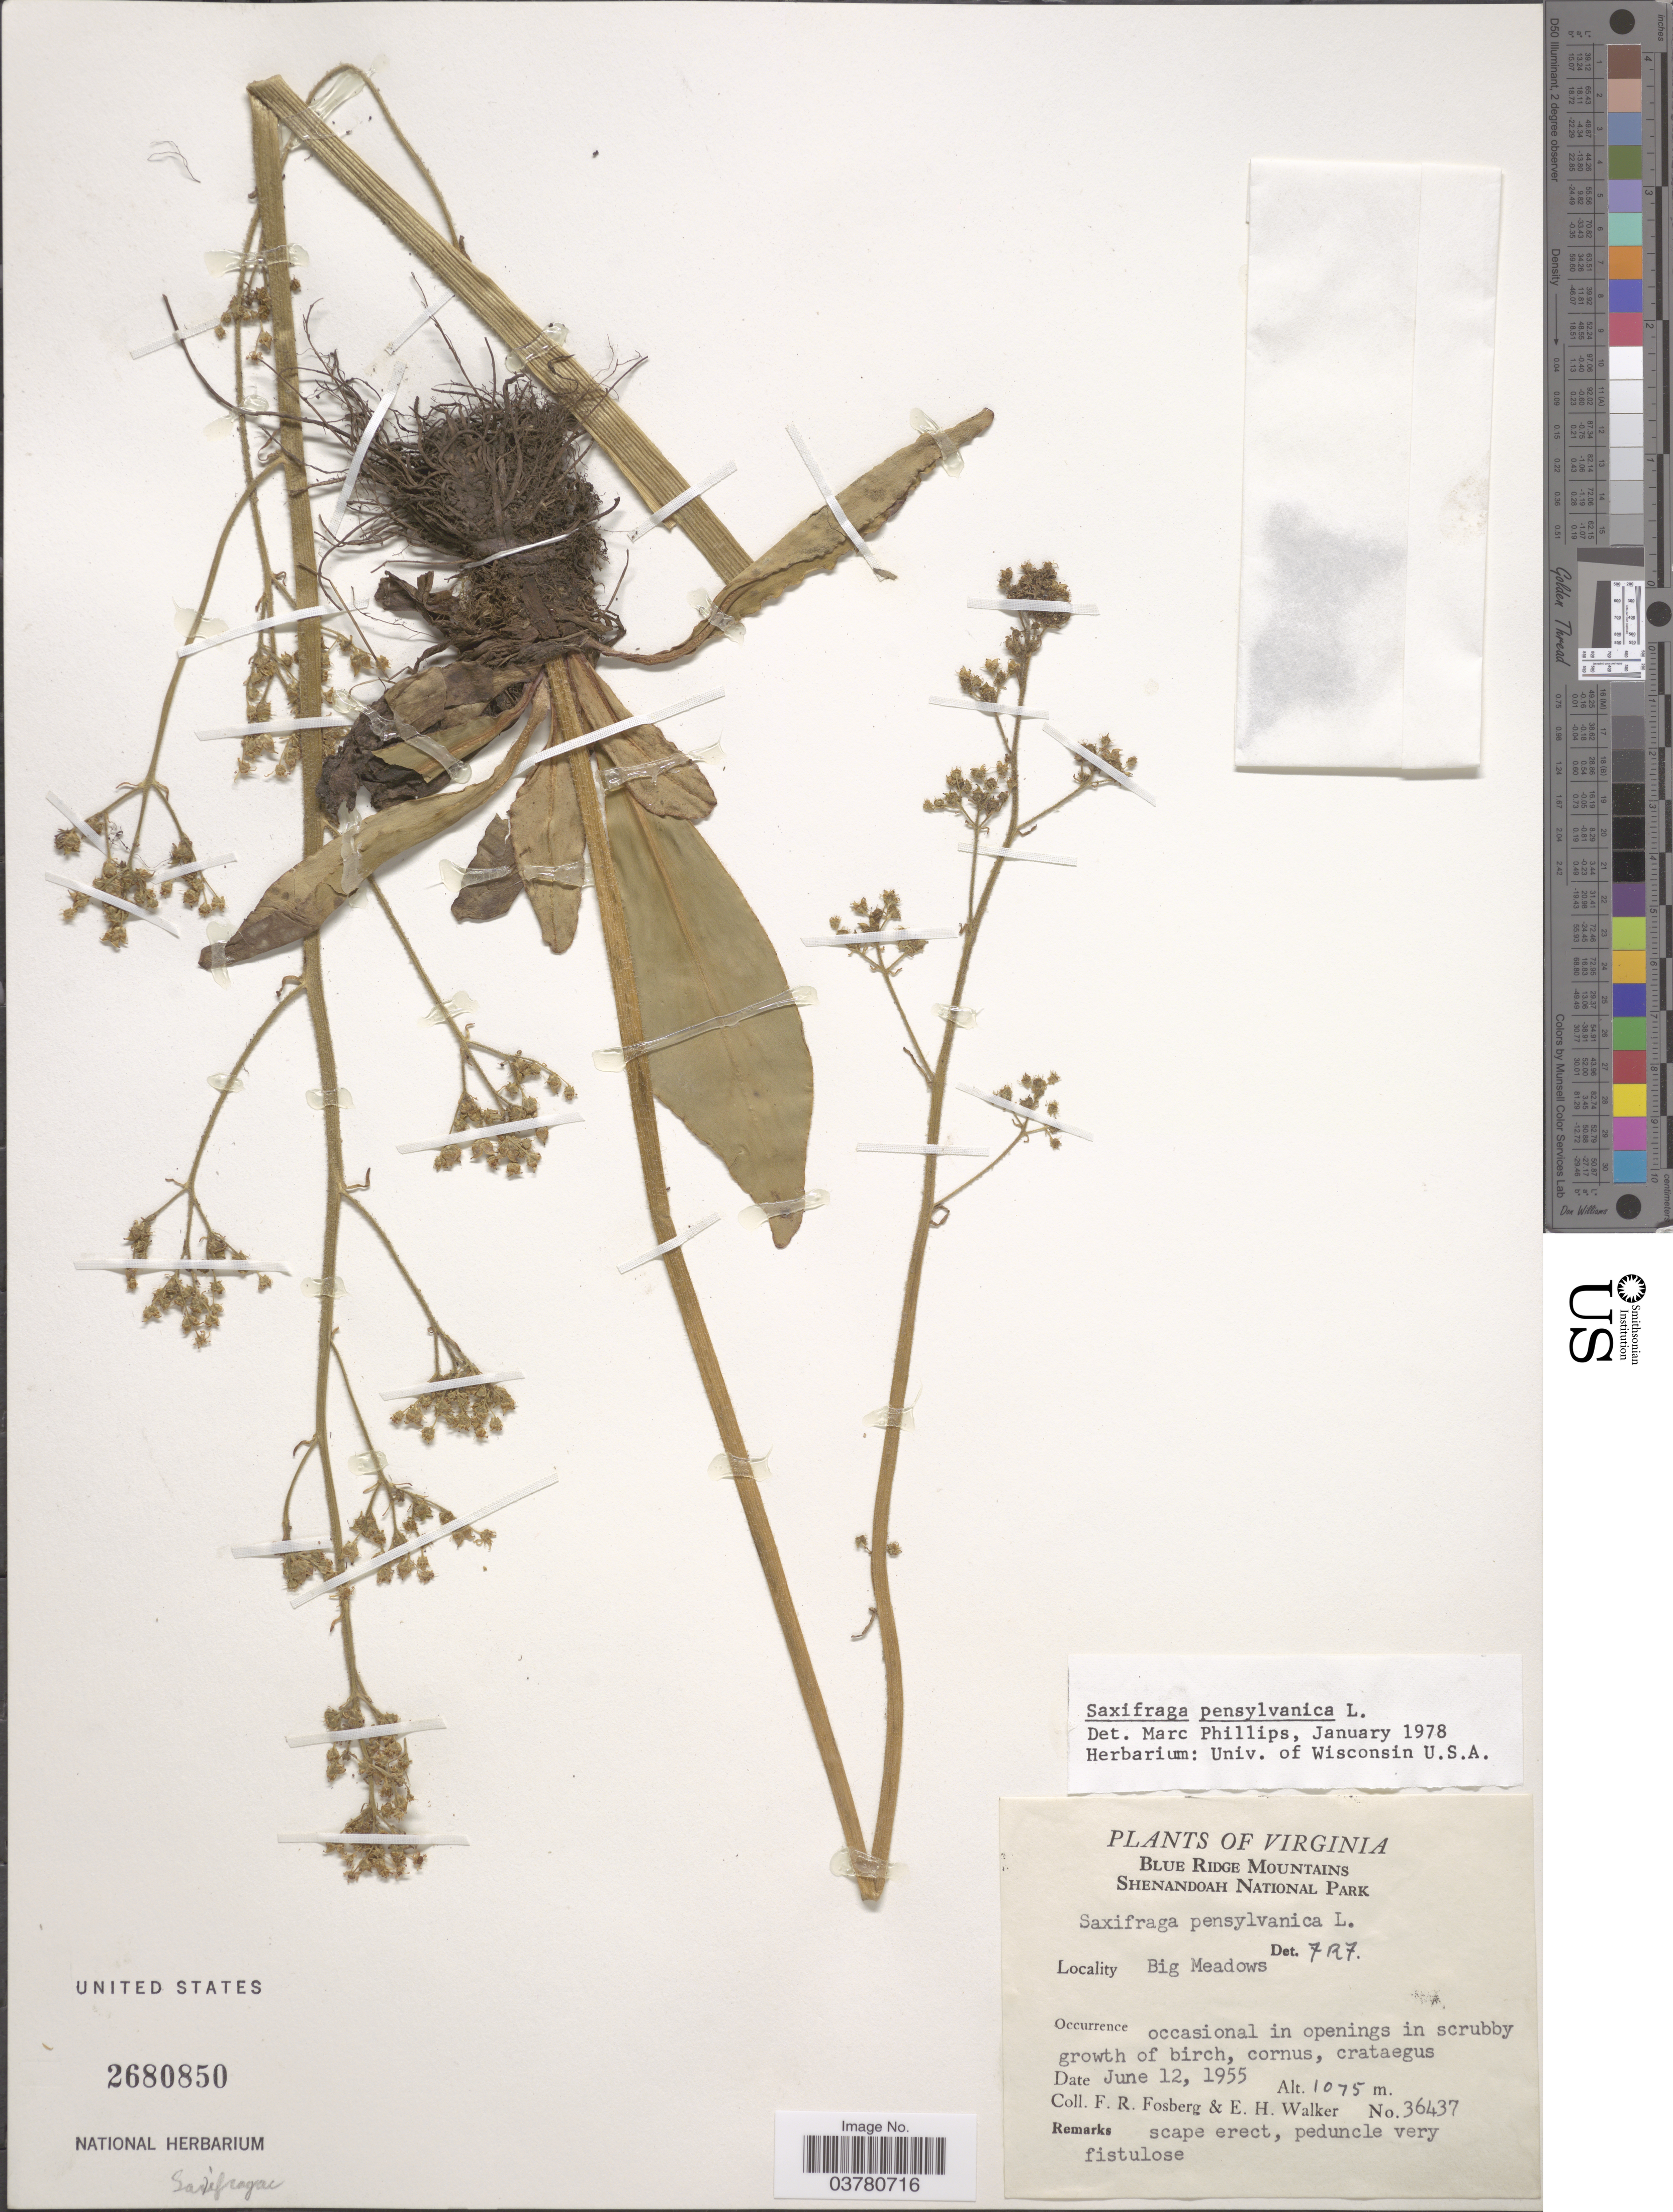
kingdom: Plantae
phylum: Tracheophyta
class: Magnoliopsida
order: Saxifragales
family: Saxifragaceae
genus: Micranthes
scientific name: Micranthes pensylvanica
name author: (L.) Haw.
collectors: F. R. Fosberg & E. H. Walker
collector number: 36437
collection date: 1955-06-12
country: United States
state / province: Virginia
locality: Blue Ridge Mountains. Shenandoah National Park. Big Meadows.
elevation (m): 1075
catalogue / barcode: US 2680850